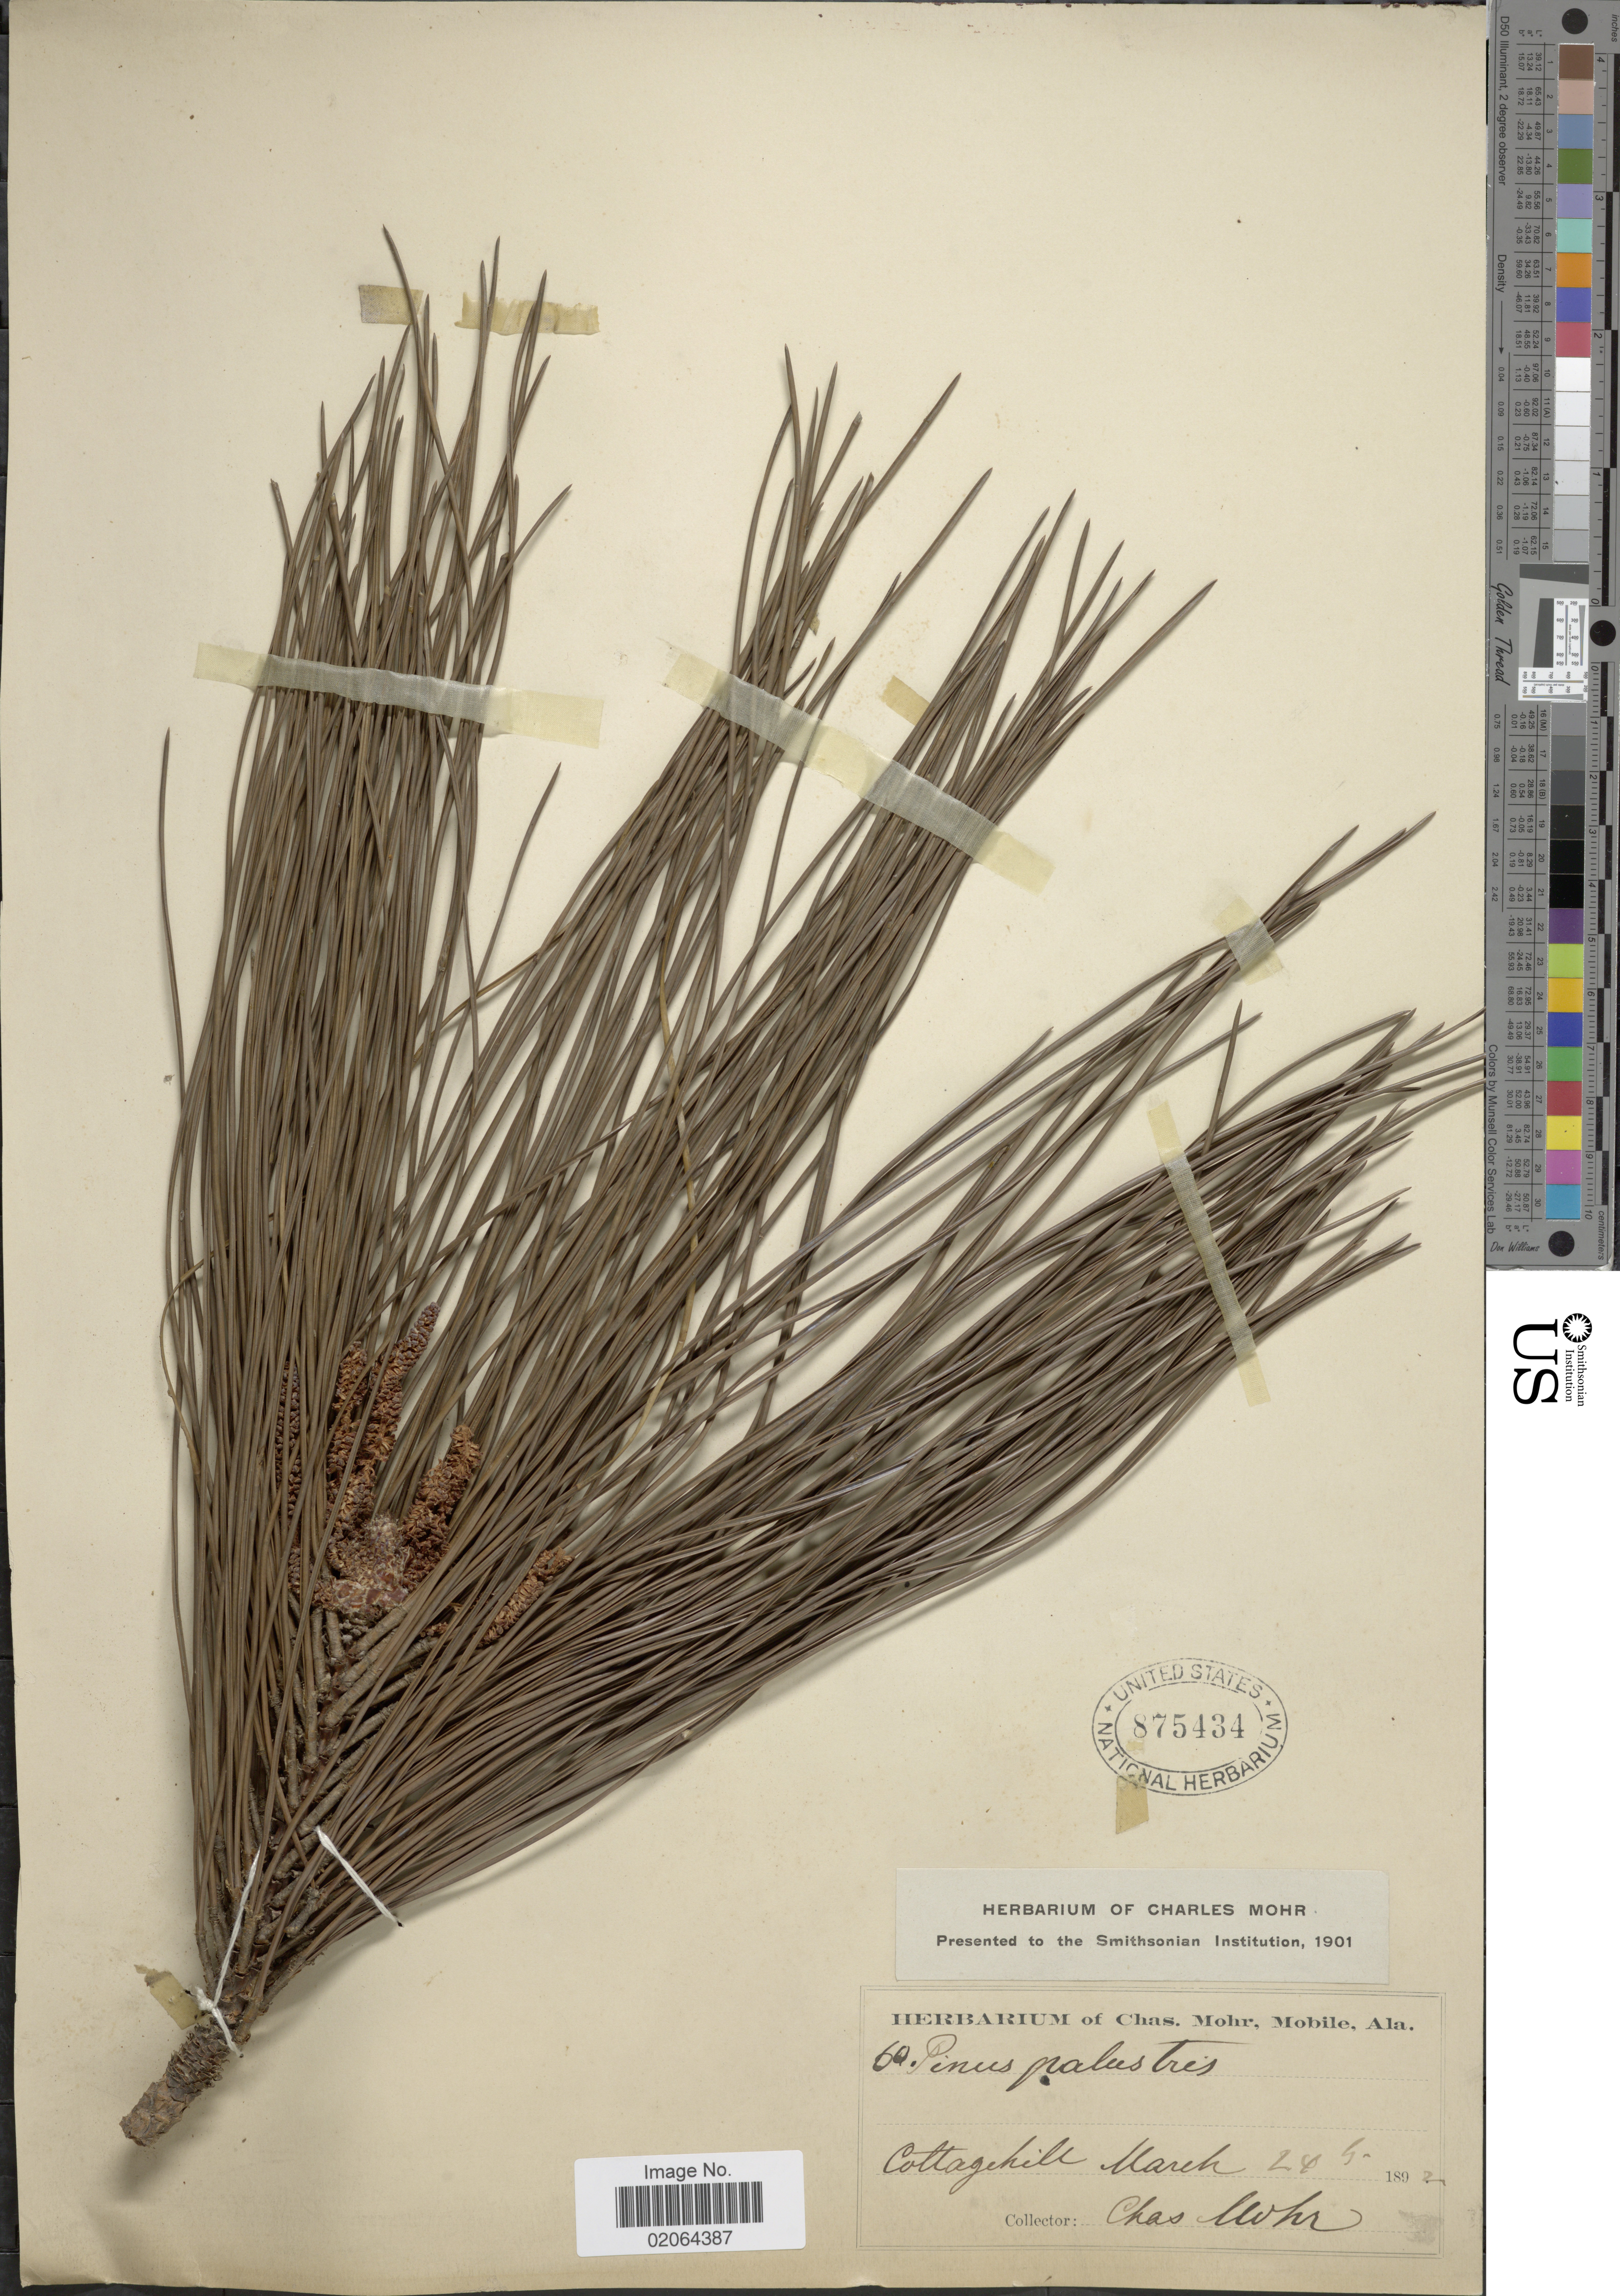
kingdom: Plantae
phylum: Tracheophyta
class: Pinopsida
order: Pinales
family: Pinaceae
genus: Pinus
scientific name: Pinus palustris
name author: Mill.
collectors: C. T. Mohr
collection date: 1892-03-24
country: United States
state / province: Alabama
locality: Cottage Hill.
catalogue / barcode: US 875434